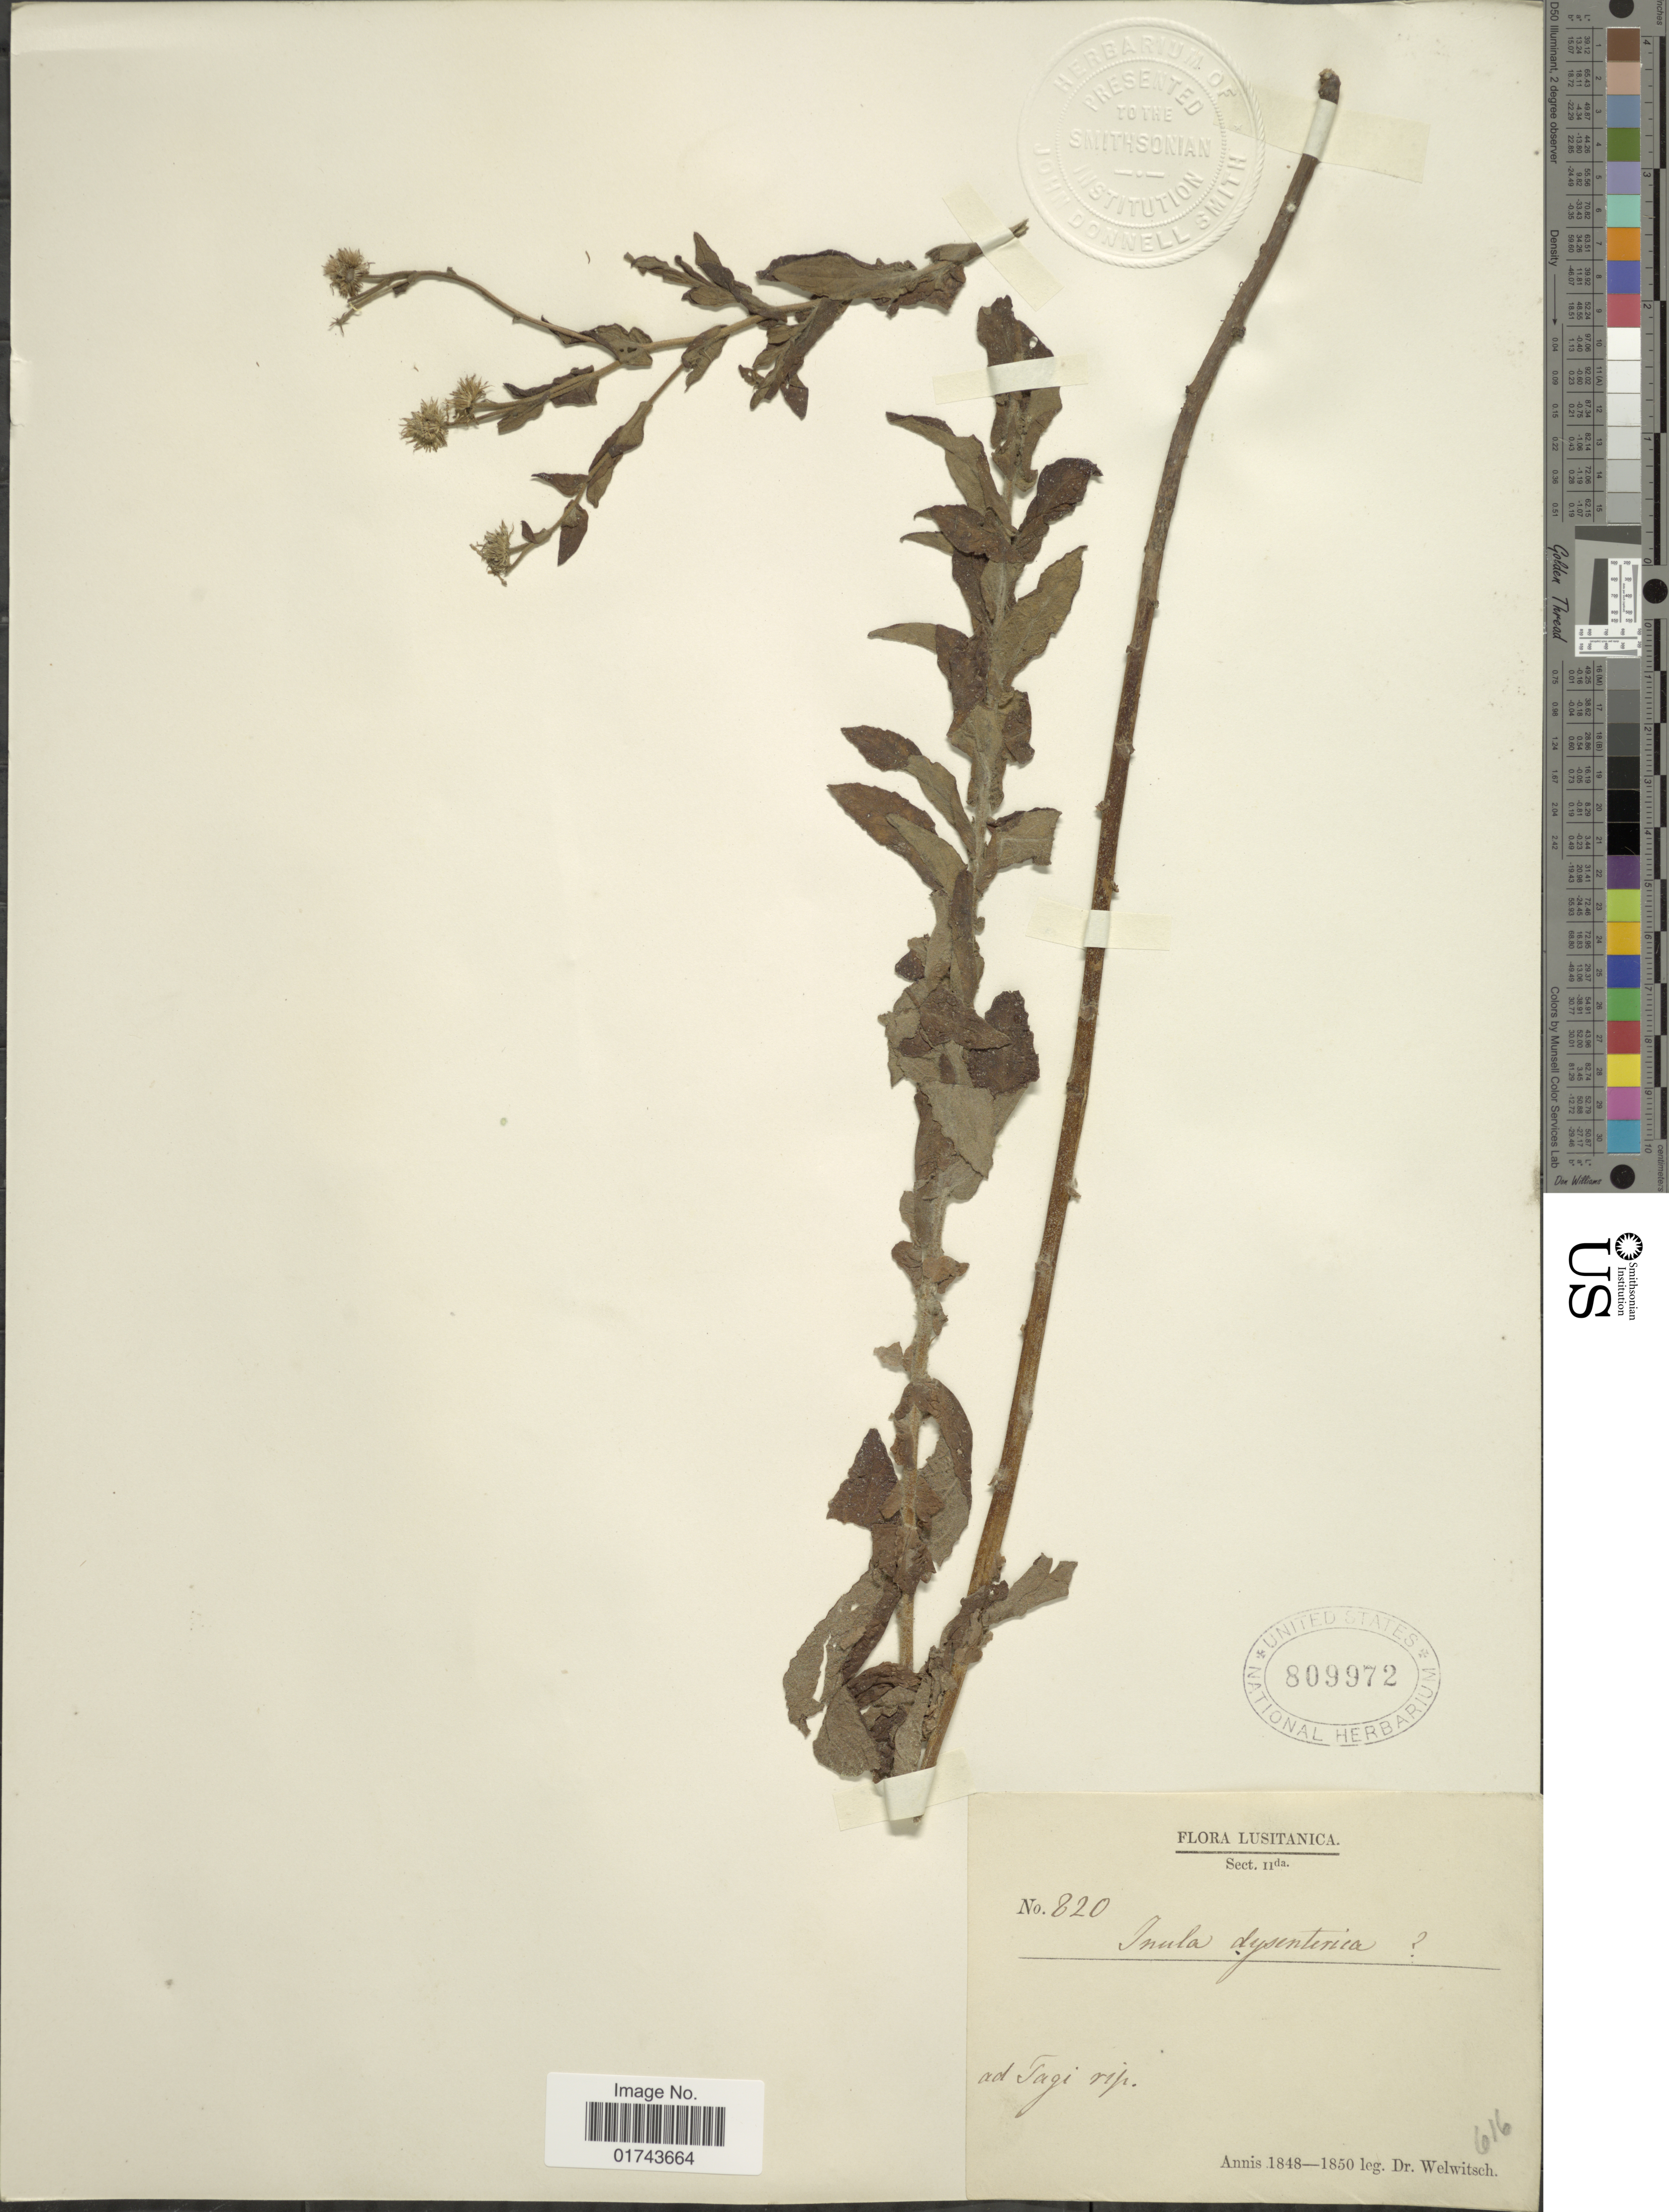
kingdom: Plantae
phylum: Tracheophyta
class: Magnoliopsida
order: Asterales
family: Asteraceae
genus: Inula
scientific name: Inula dysenterica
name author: L.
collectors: -. Welwitsch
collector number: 820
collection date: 1848/1850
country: Portugal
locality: Lusitanica, ad Fagi rip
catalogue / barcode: US 809972